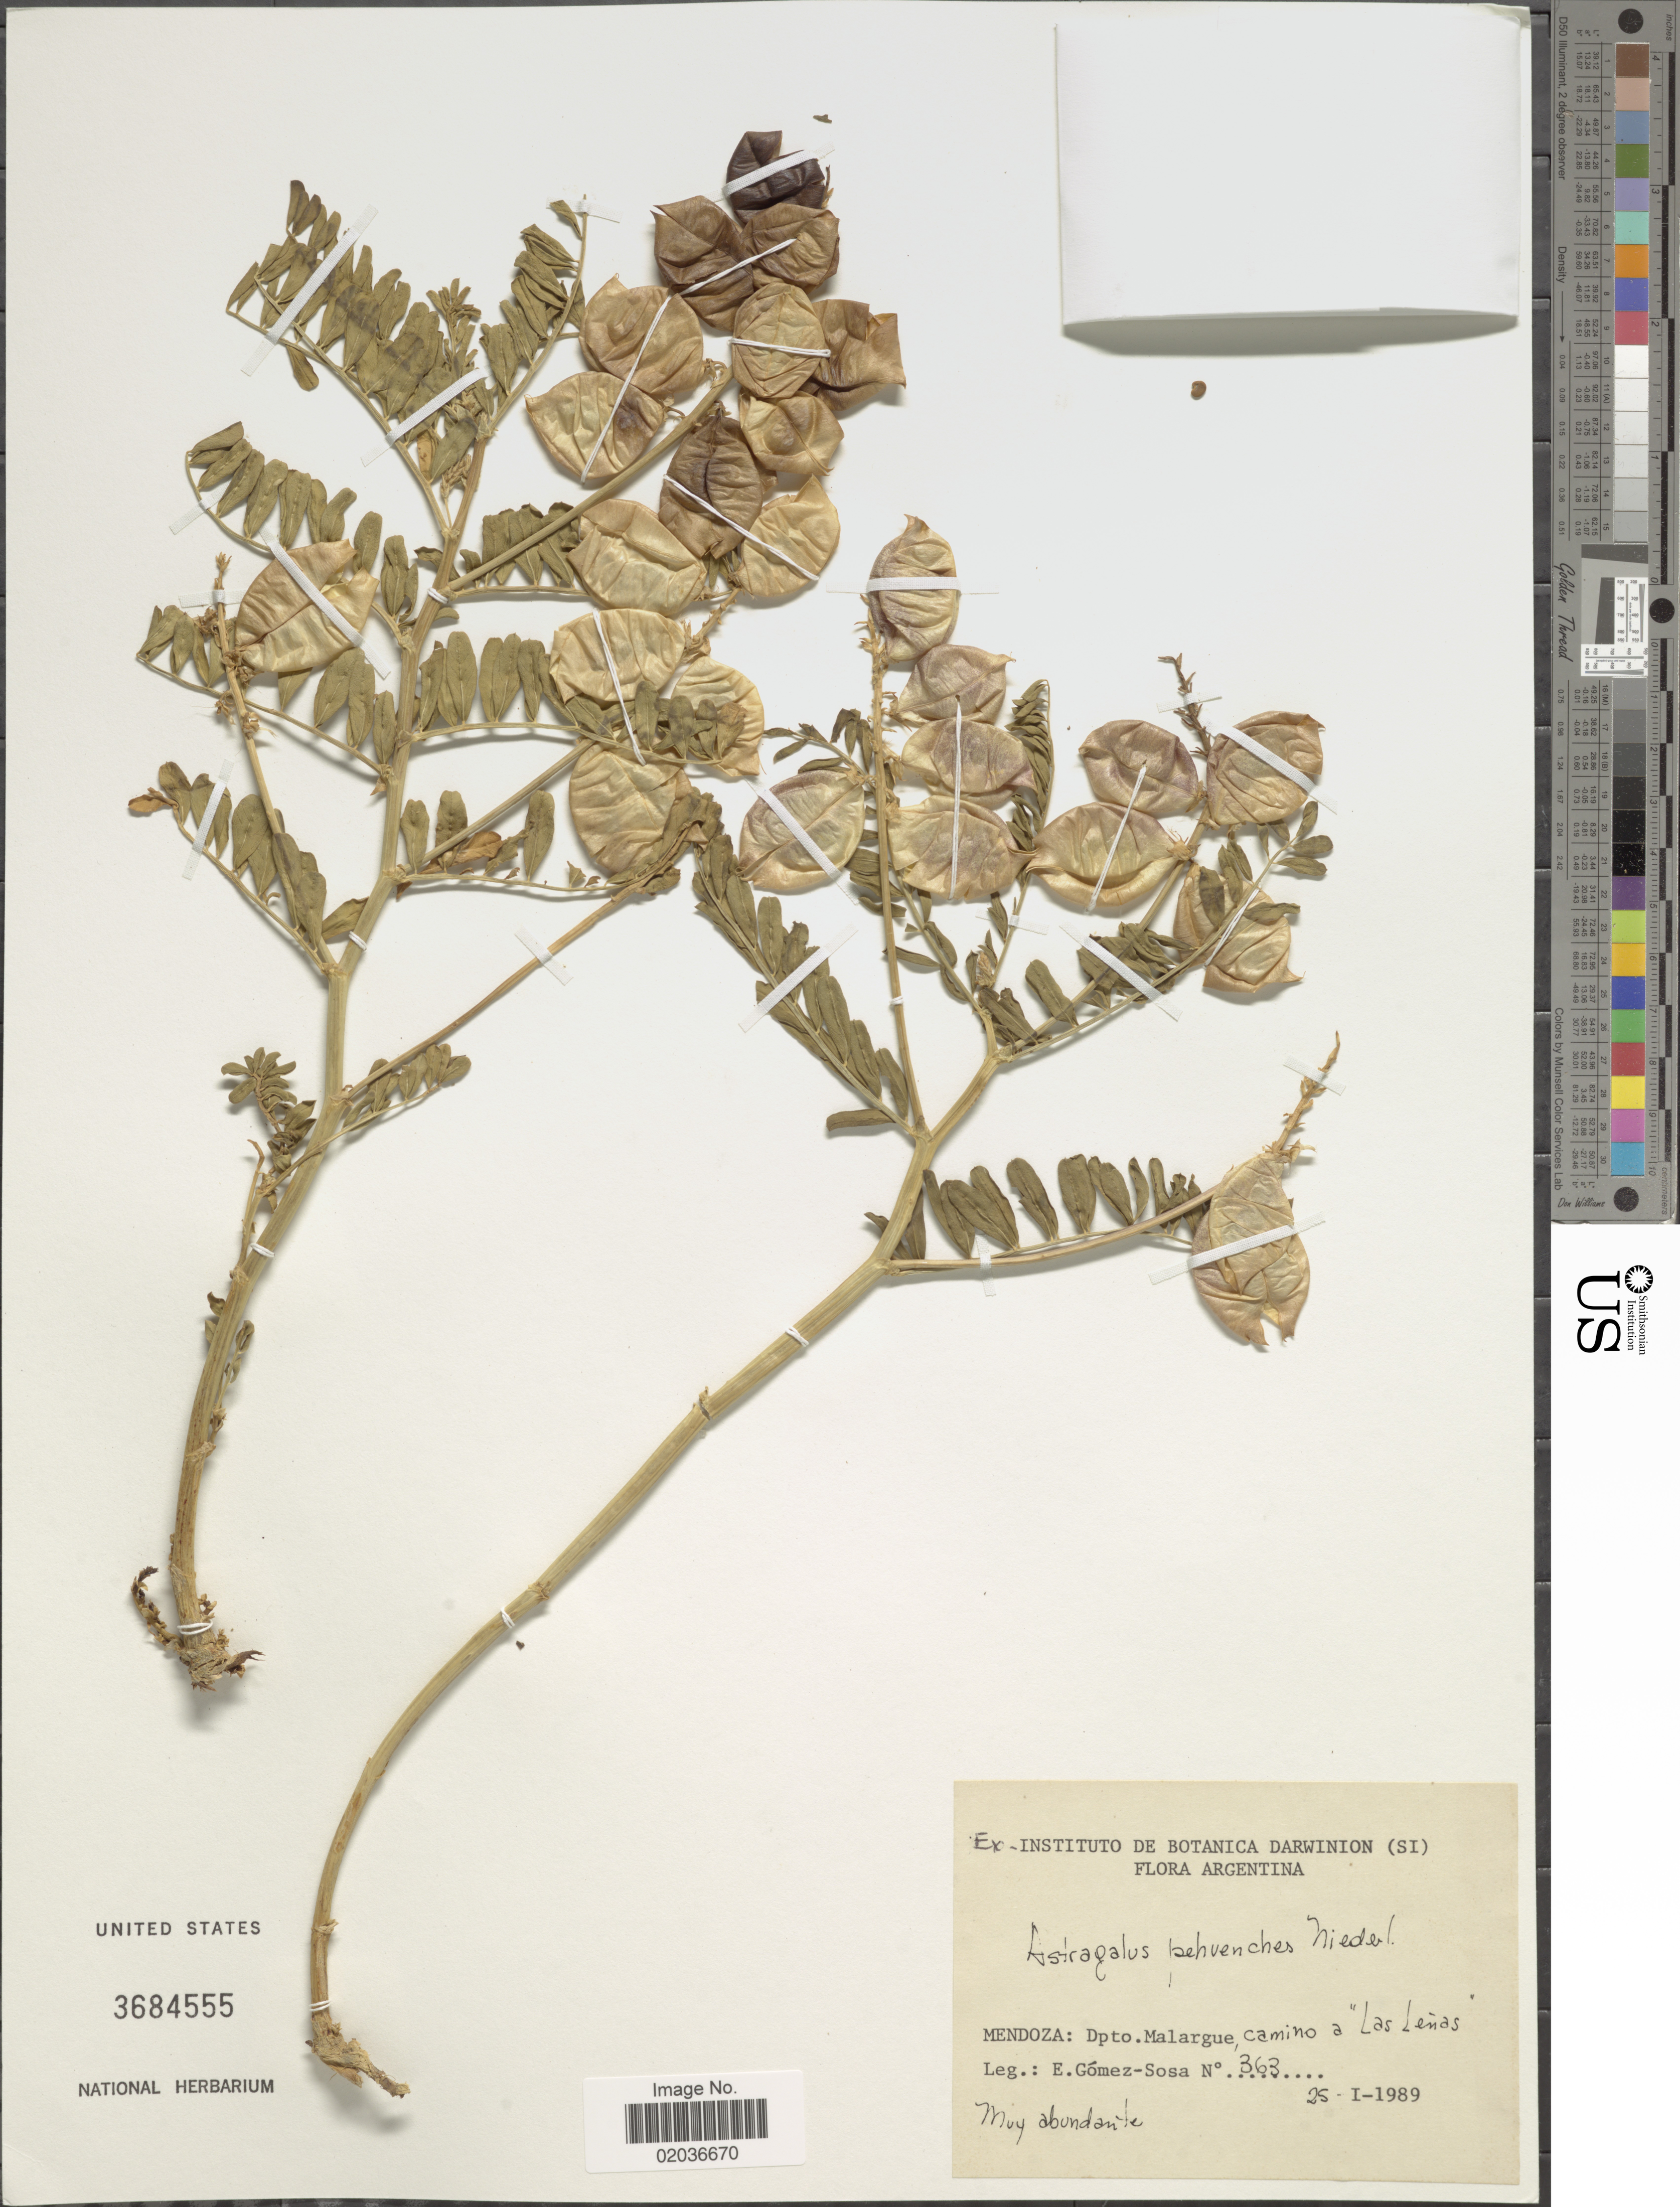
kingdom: Plantae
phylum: Tracheophyta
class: Magnoliopsida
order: Fabales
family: Fabaceae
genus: Astragalus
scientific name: Astragalus pehuenches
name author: Niederl.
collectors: E. V. Gómez-Sosa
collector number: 363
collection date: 1989-01-25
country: Argentina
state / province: Mendoza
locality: Dpto. Malargue, camino a Las Leñas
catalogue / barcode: US 3684555